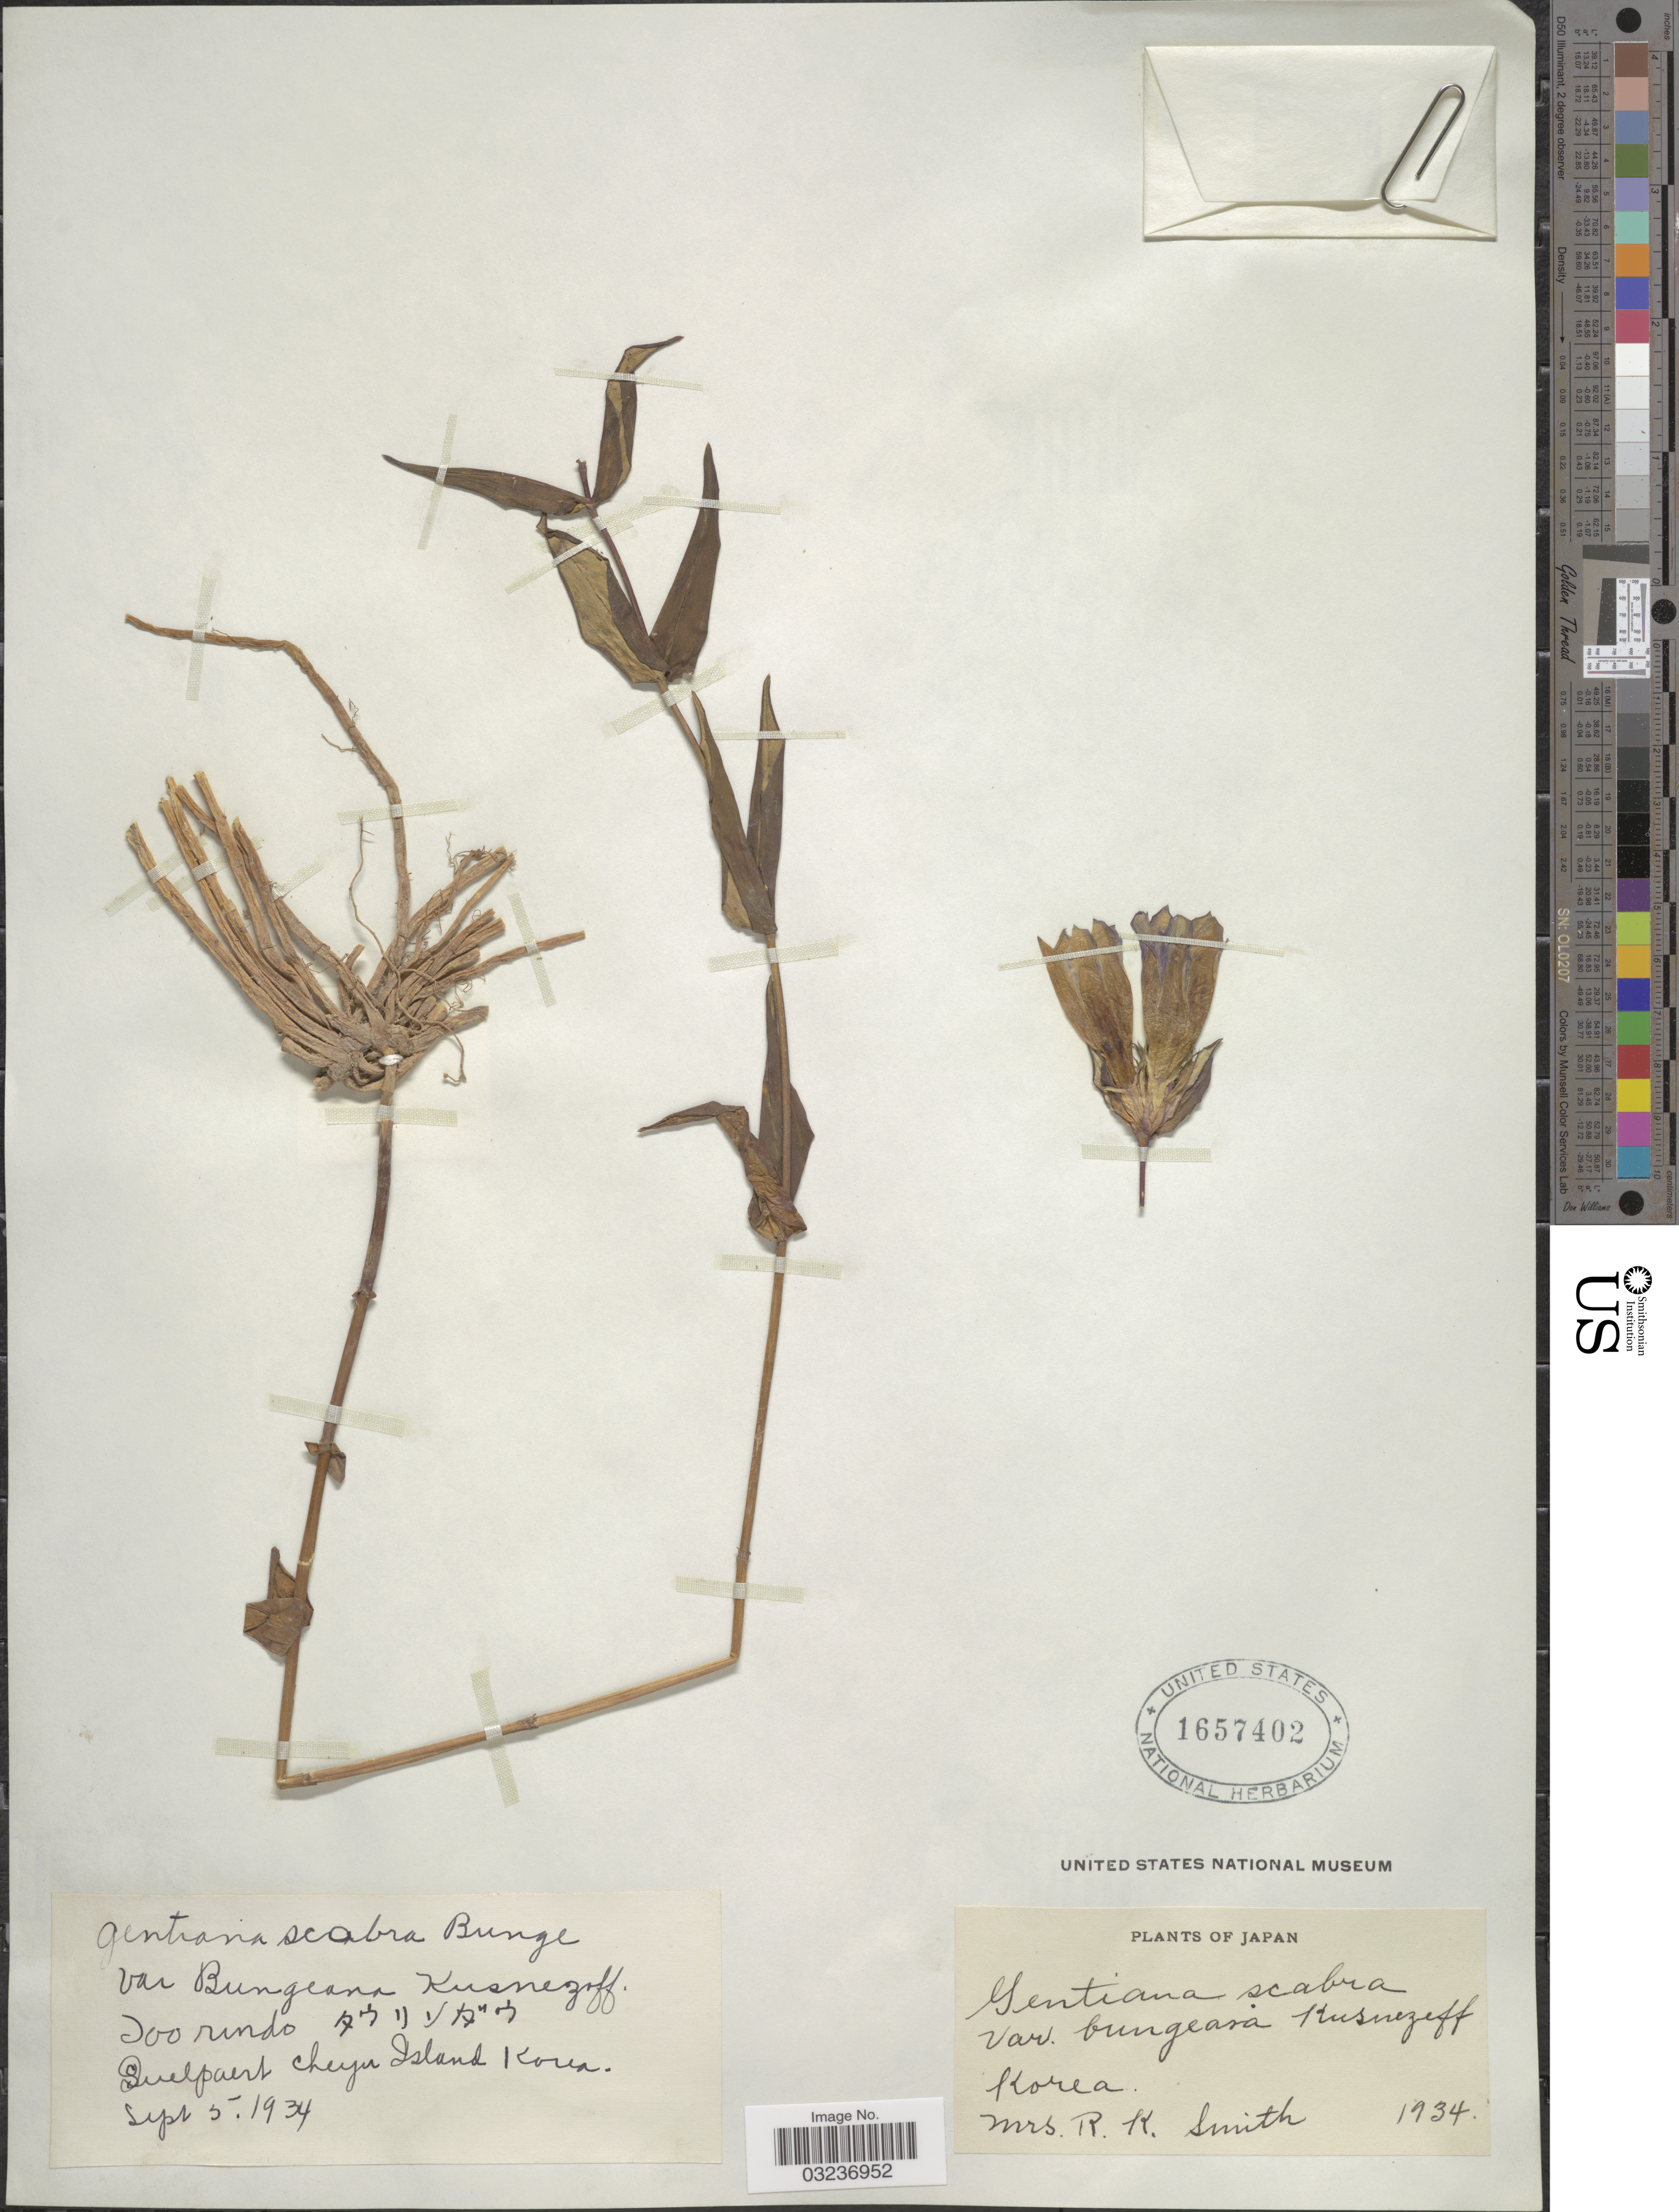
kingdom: Plantae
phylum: Tracheophyta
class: Magnoliopsida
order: Gentianales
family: Gentianaceae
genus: Gentiana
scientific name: Gentiana scabra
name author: Bunge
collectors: Mrs. R. K. Smith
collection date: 1934-09-05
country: South Korea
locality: Joorindo X, Quelpaert Cheyn Island Korea.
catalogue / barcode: US 1657402